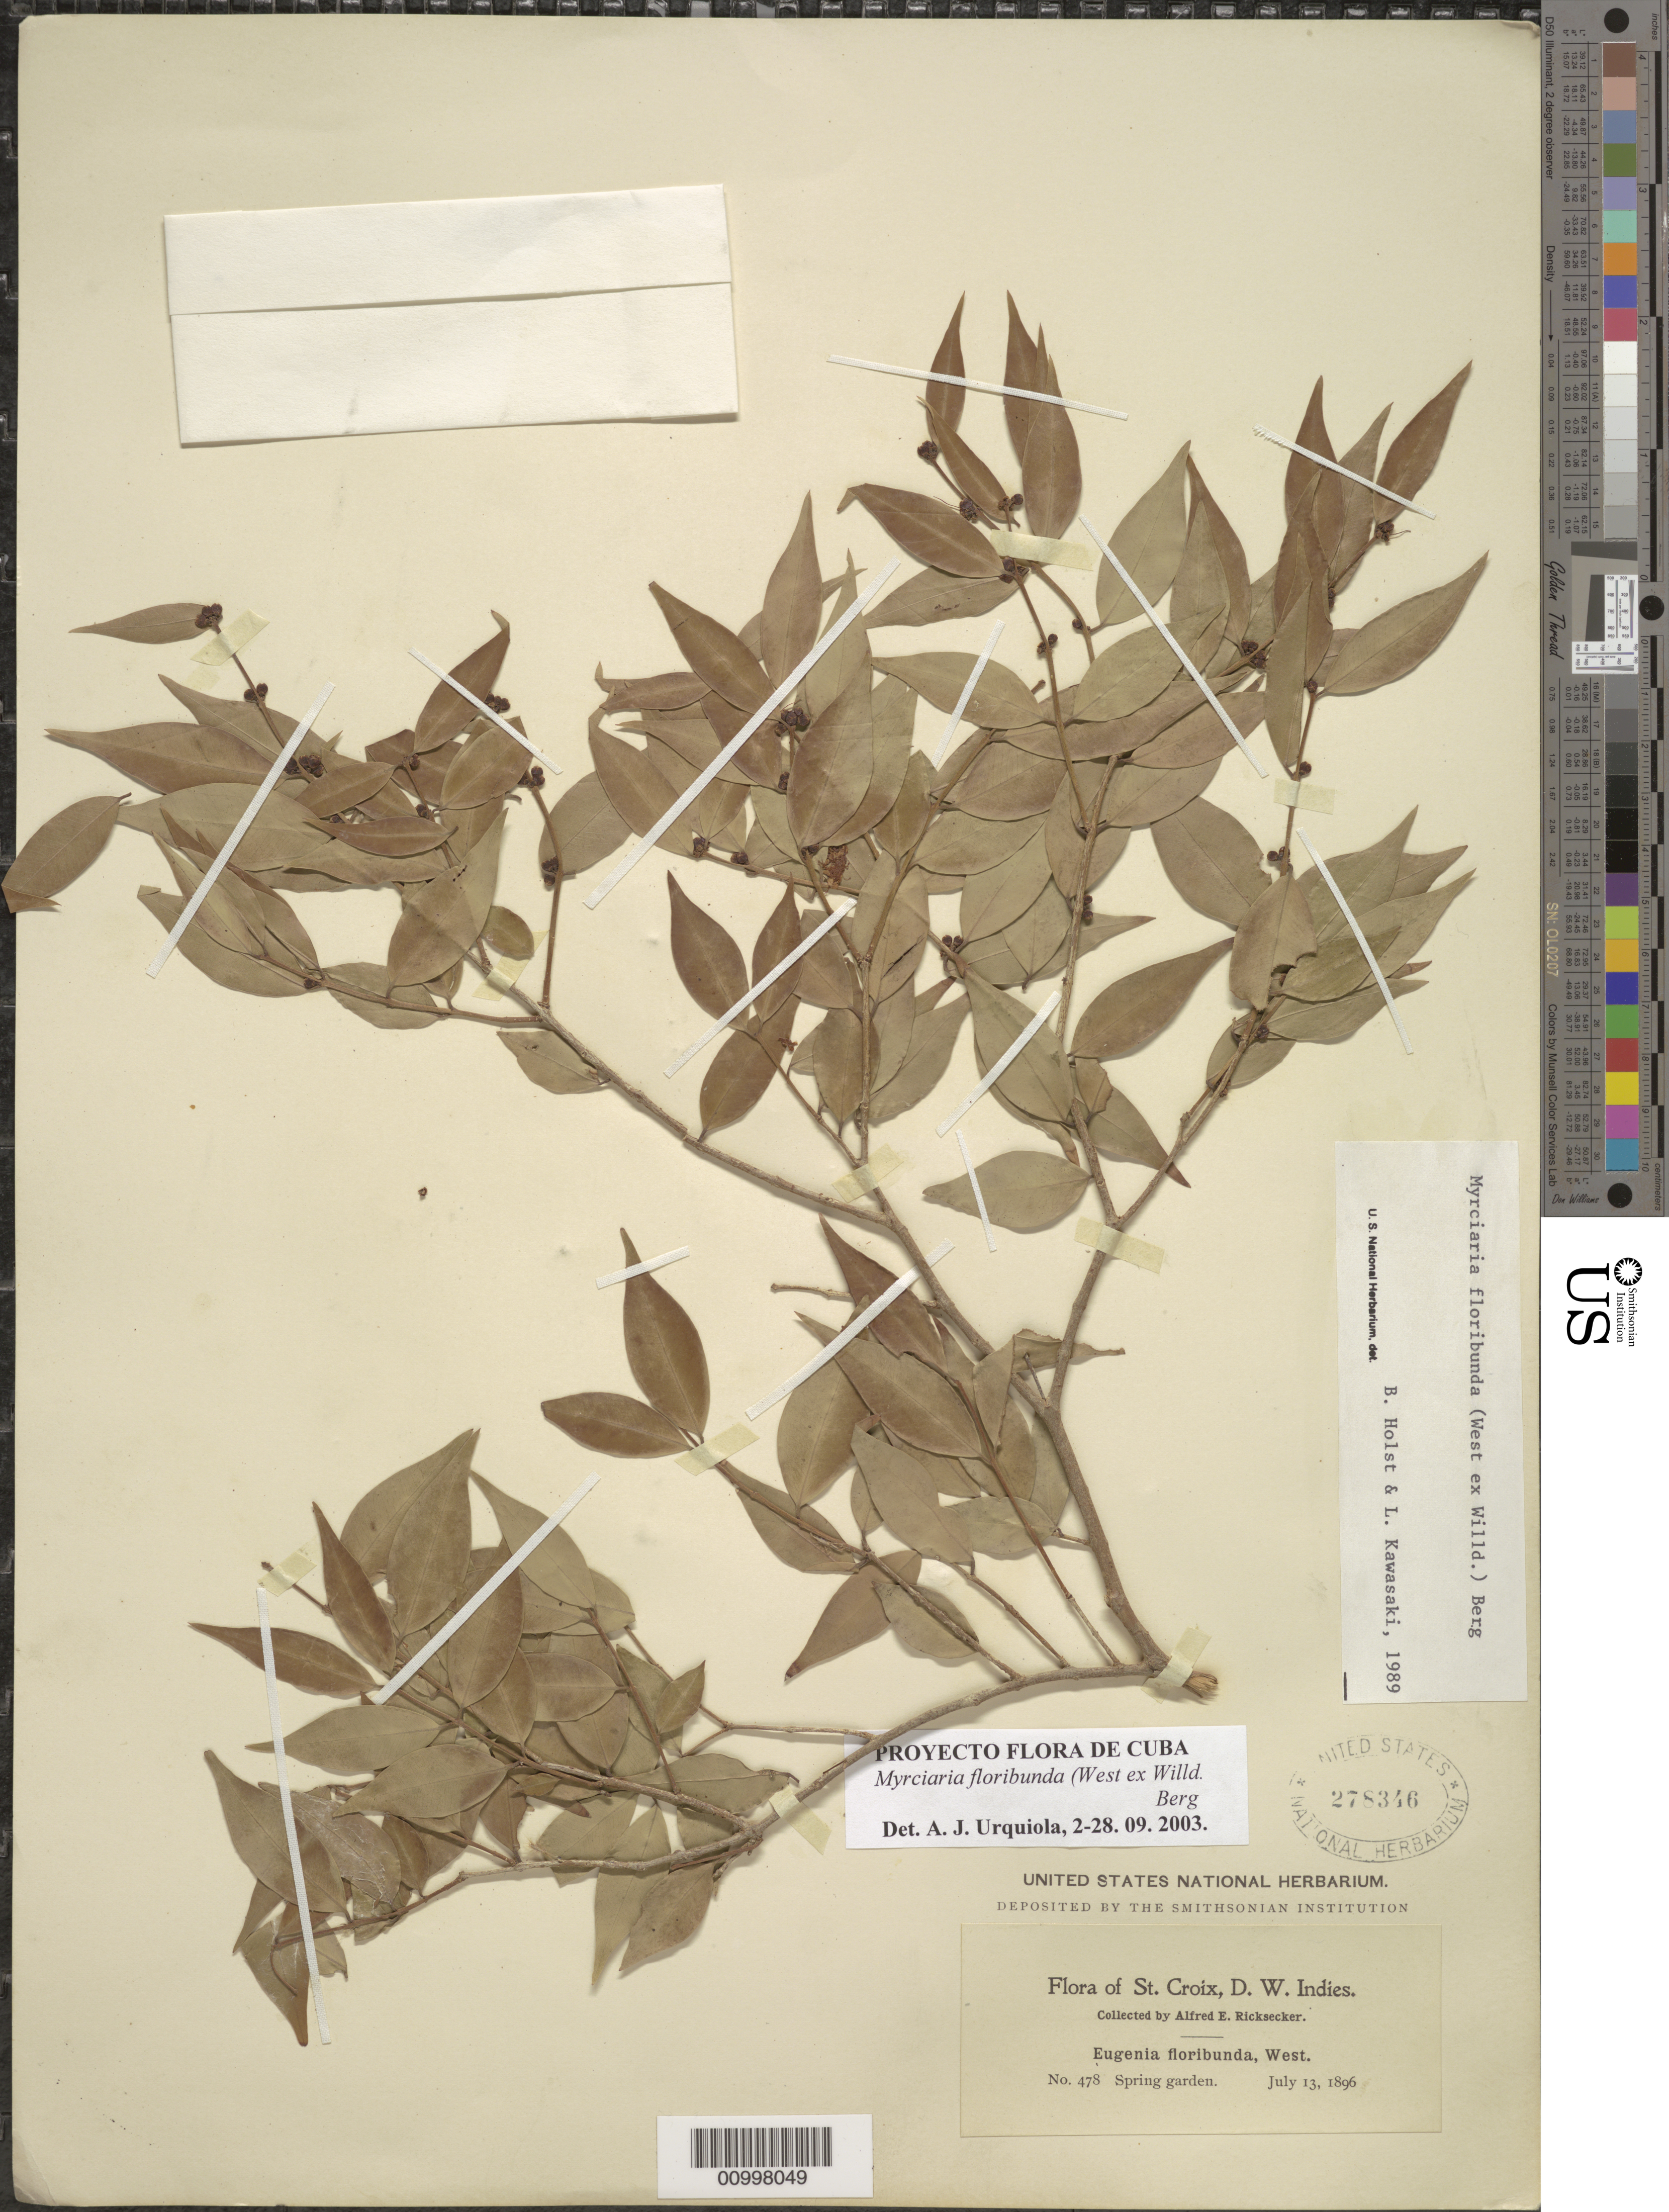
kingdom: Plantae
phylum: Tracheophyta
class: Magnoliopsida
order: Myrtales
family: Myrtaceae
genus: Myrciaria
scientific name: Myrciaria floribunda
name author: (H. West ex Willd.) O. Berg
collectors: A. E. Ricksecker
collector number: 478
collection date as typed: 13 Jul 1896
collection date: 1896-07-13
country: U.S. Virgin Islands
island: St. Croix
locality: Spring Garden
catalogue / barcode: US 278346